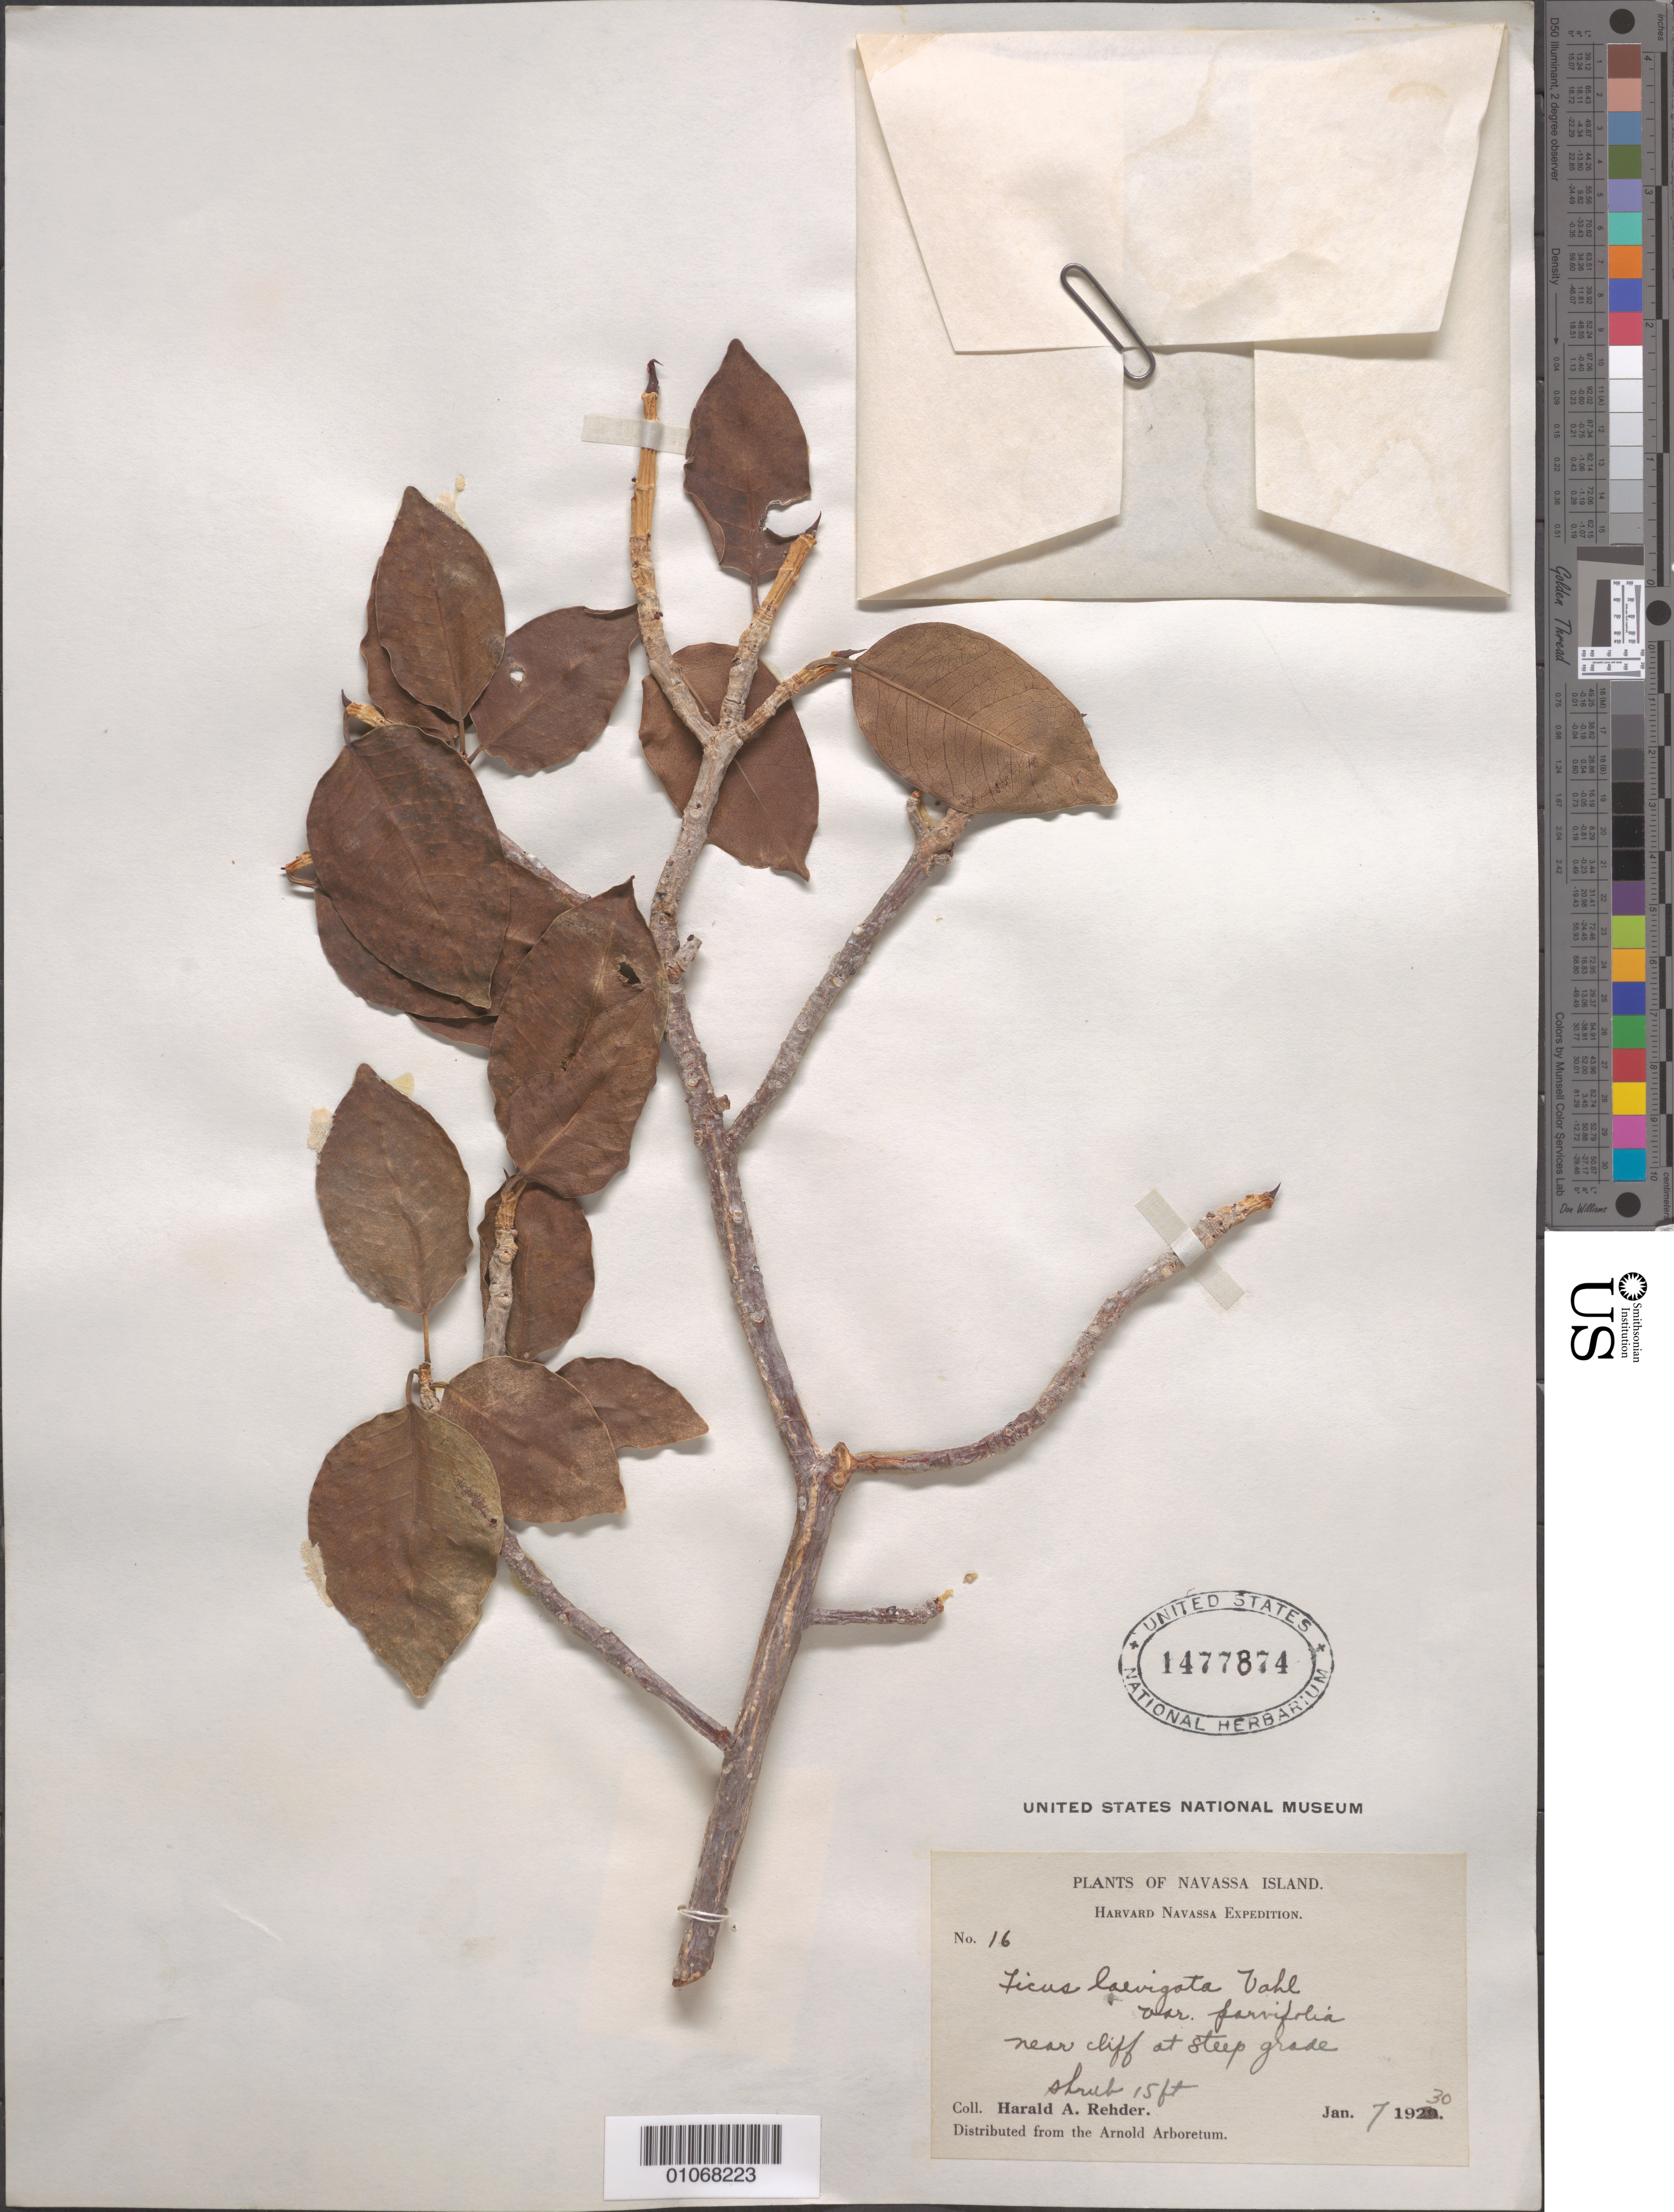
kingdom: Plantae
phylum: Tracheophyta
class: Magnoliopsida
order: Rosales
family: Moraceae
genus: Ficus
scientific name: Ficus citrifolia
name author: Mill.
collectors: A. Rehder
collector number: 16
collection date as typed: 07 Jan 1930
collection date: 1930-01-07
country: Navassa Island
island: Navassa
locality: Near cliff at steep grade.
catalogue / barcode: US 1477874